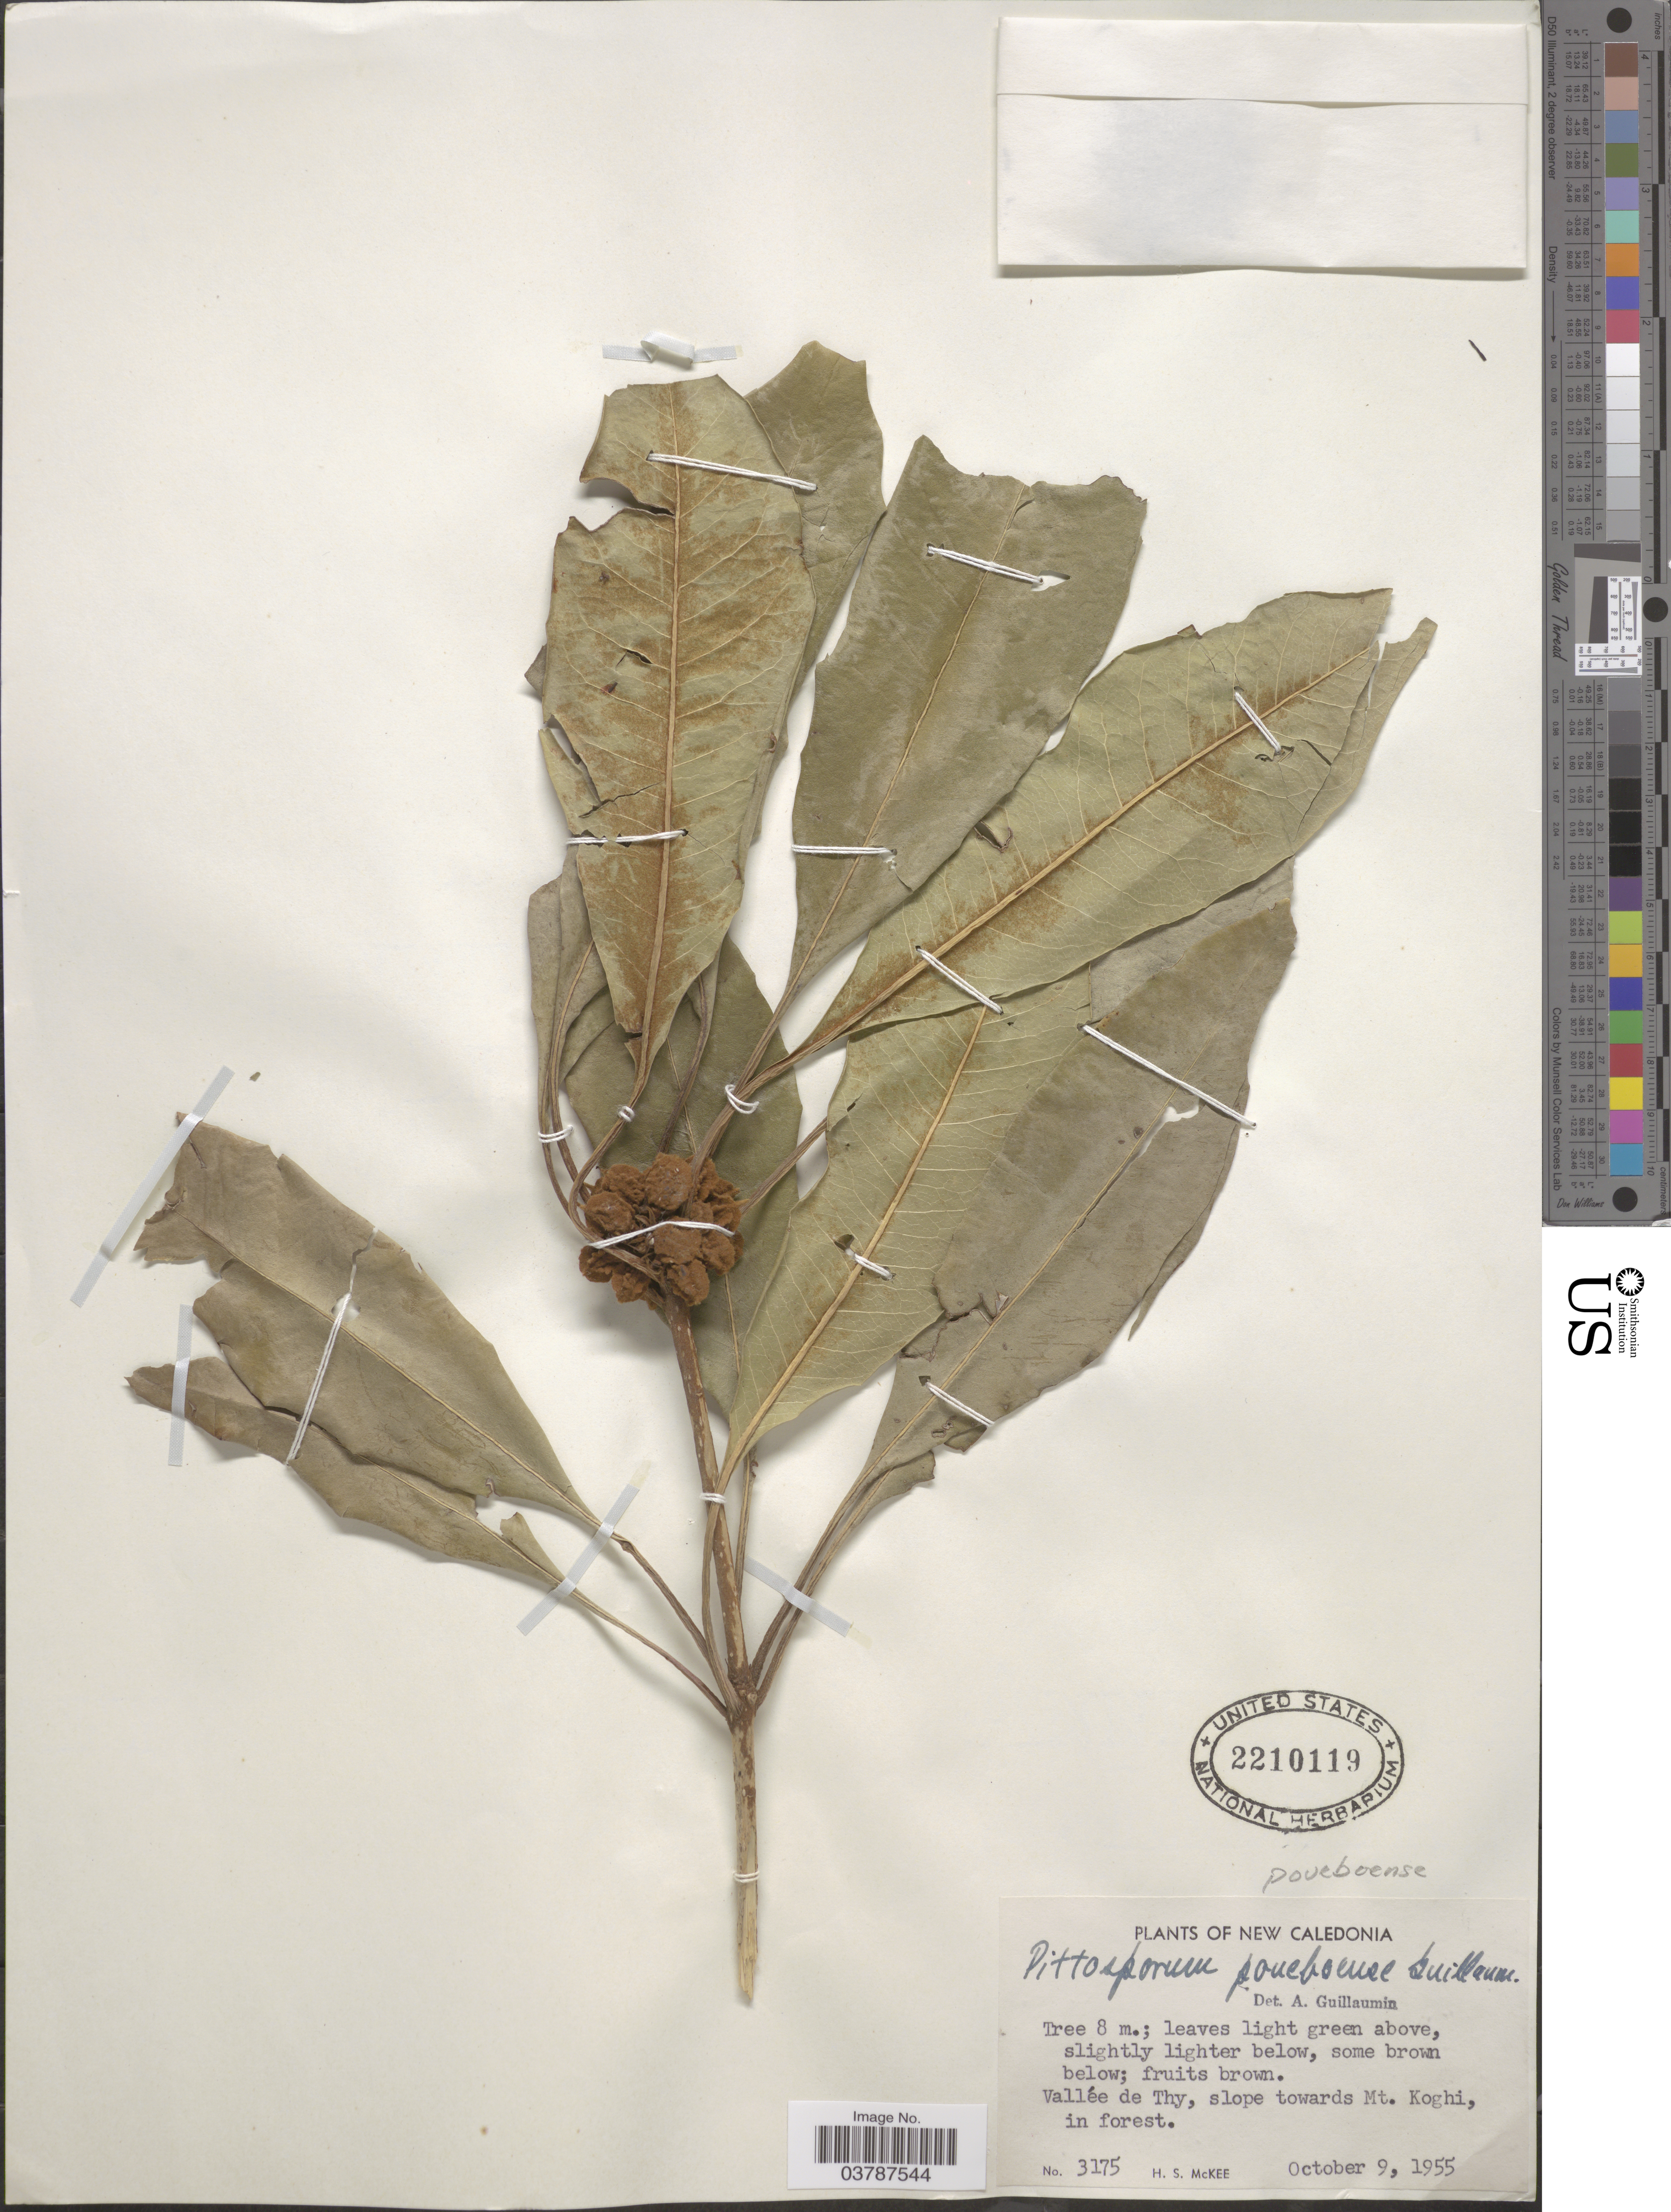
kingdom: Plantae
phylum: Tracheophyta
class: Magnoliopsida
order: Apiales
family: Pittosporaceae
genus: Pittosporum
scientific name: Pittosporum poueboense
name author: Guillaumin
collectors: H. S. McKee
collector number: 3175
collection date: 1955-10-09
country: New Caledonia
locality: Vallée de Thy, slope towards Mt. Koghi.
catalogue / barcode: US 2210119